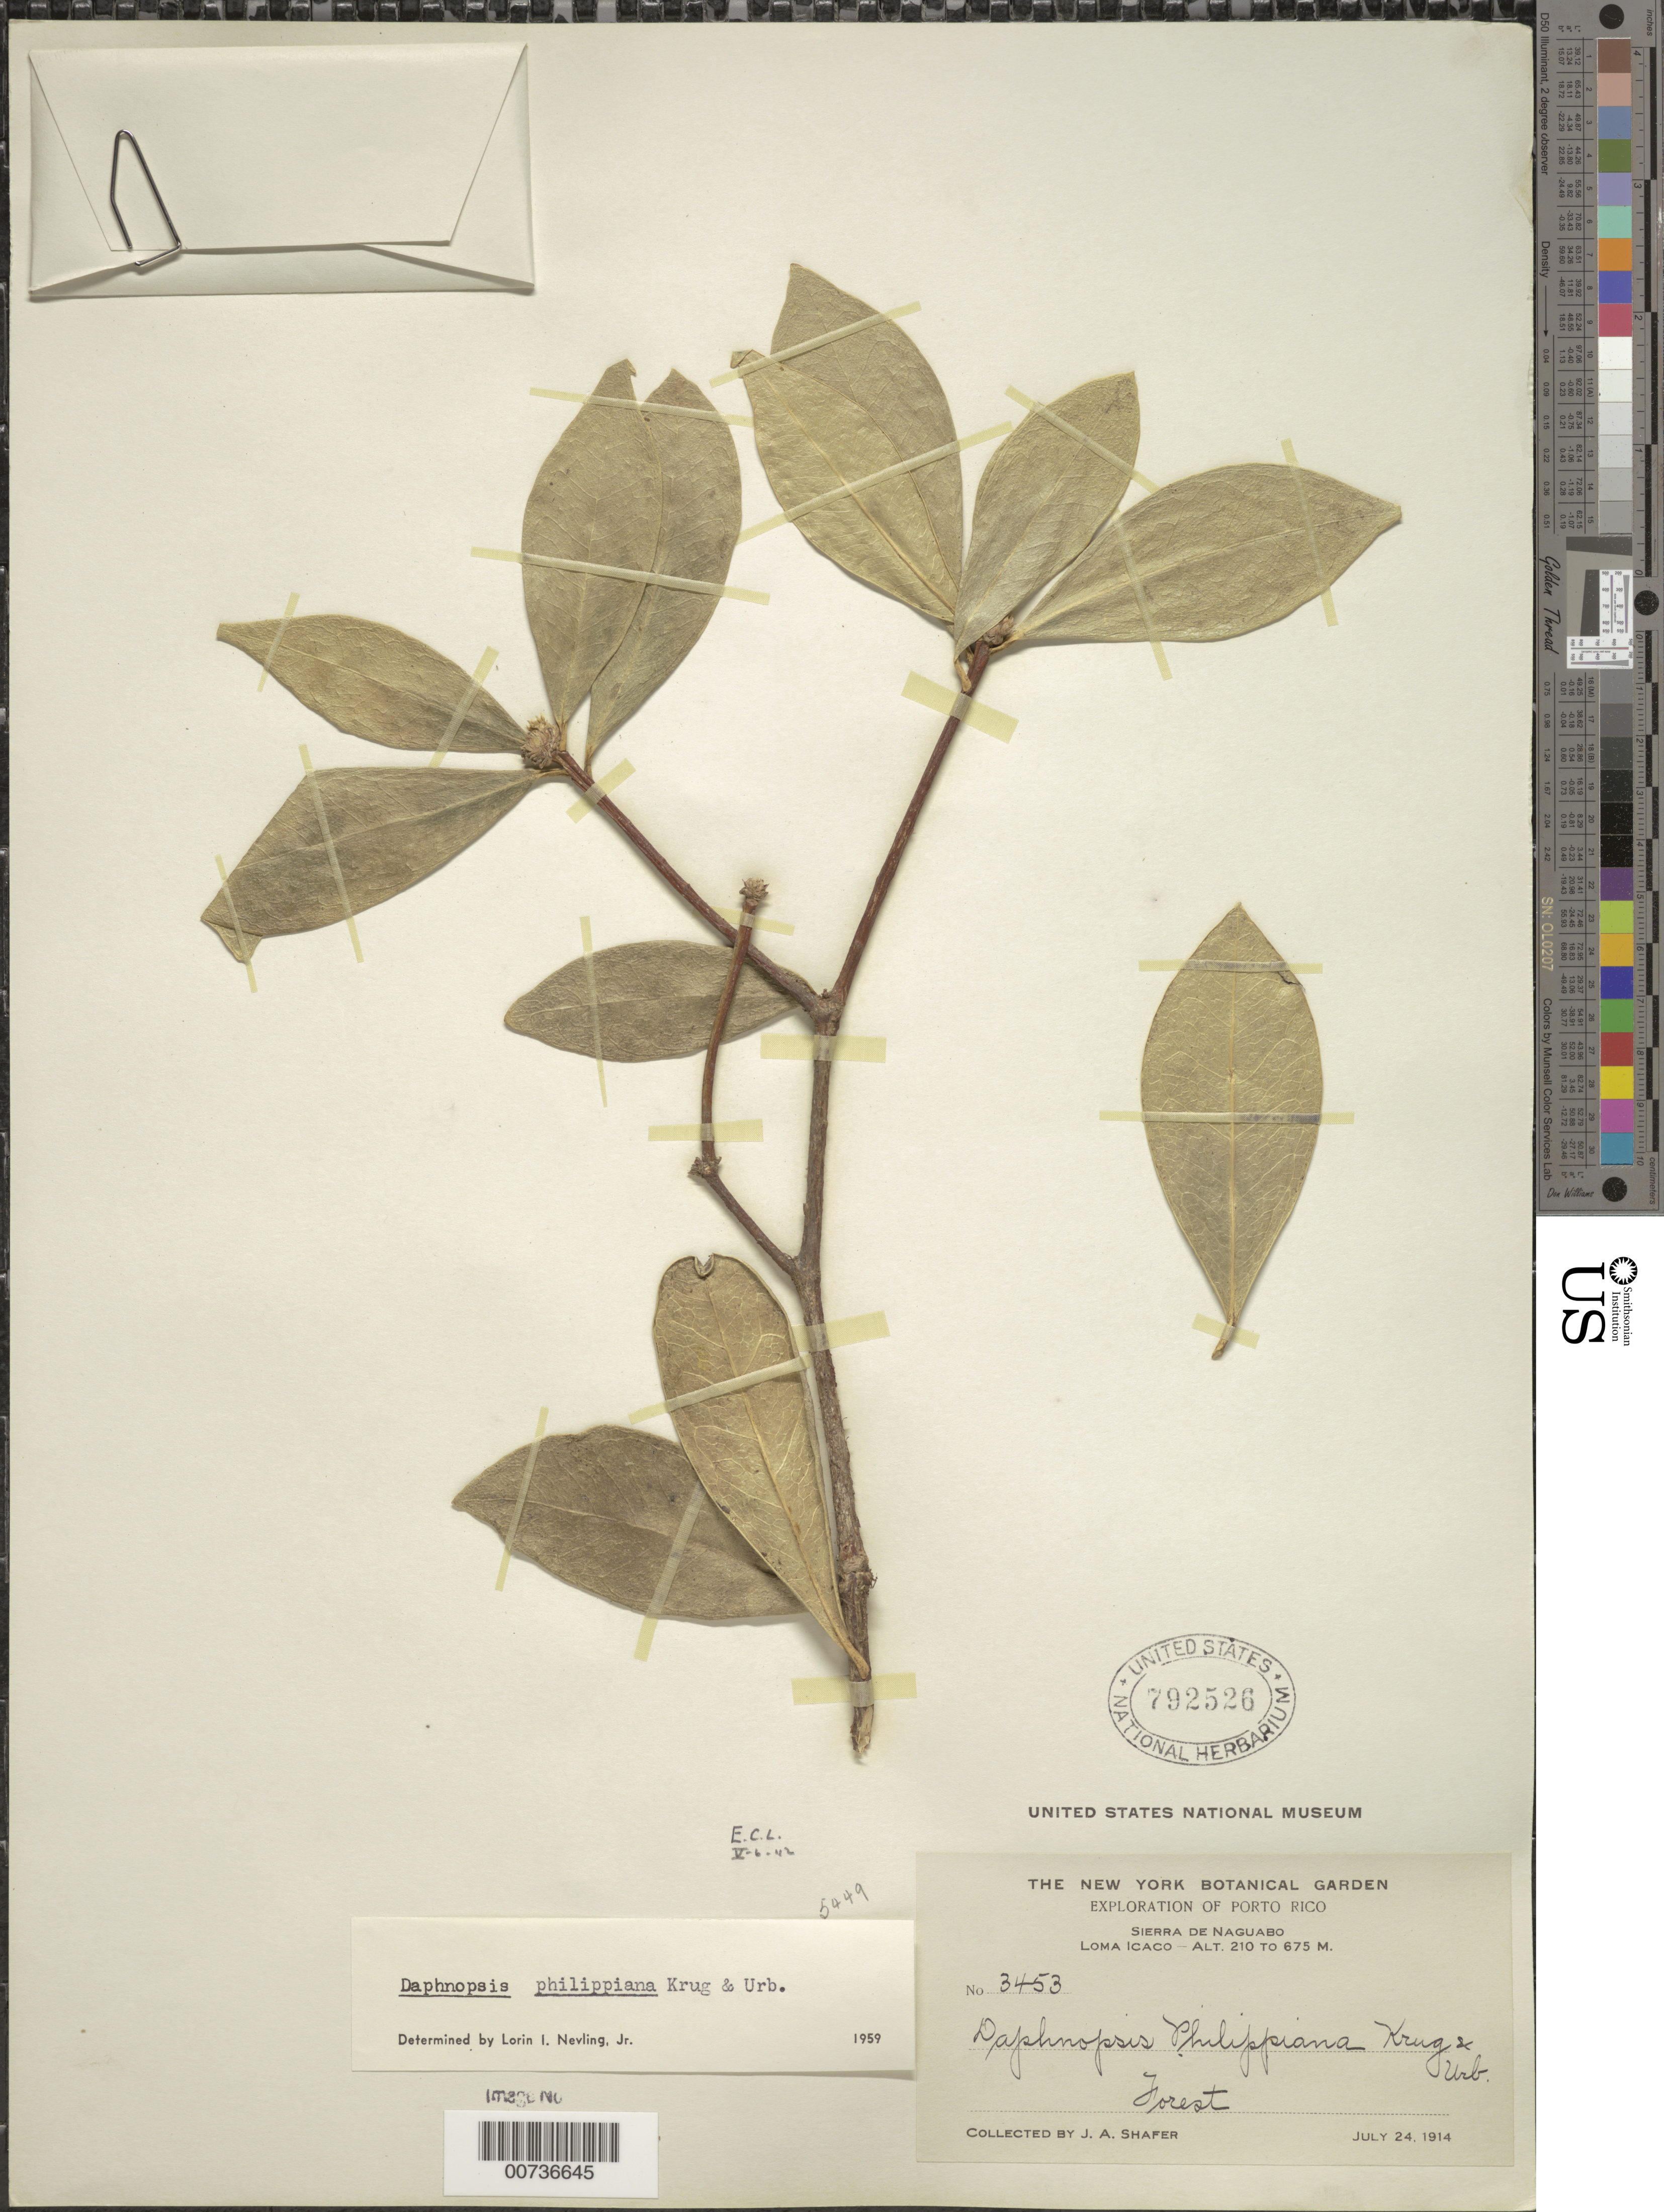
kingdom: Plantae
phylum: Tracheophyta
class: Magnoliopsida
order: Malvales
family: Thymelaeaceae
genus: Daphnopsis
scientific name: Daphnopsis philippiana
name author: Krug & Urb.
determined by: Nevling, L. I., Jr.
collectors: J. A. Shafer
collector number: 3453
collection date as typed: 24 Jul 1914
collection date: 1914-07-24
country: Puerto Rico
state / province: Naguabo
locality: Sierra de Naguabo, Loma Icaco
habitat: Forest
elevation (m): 210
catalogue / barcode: US 792526